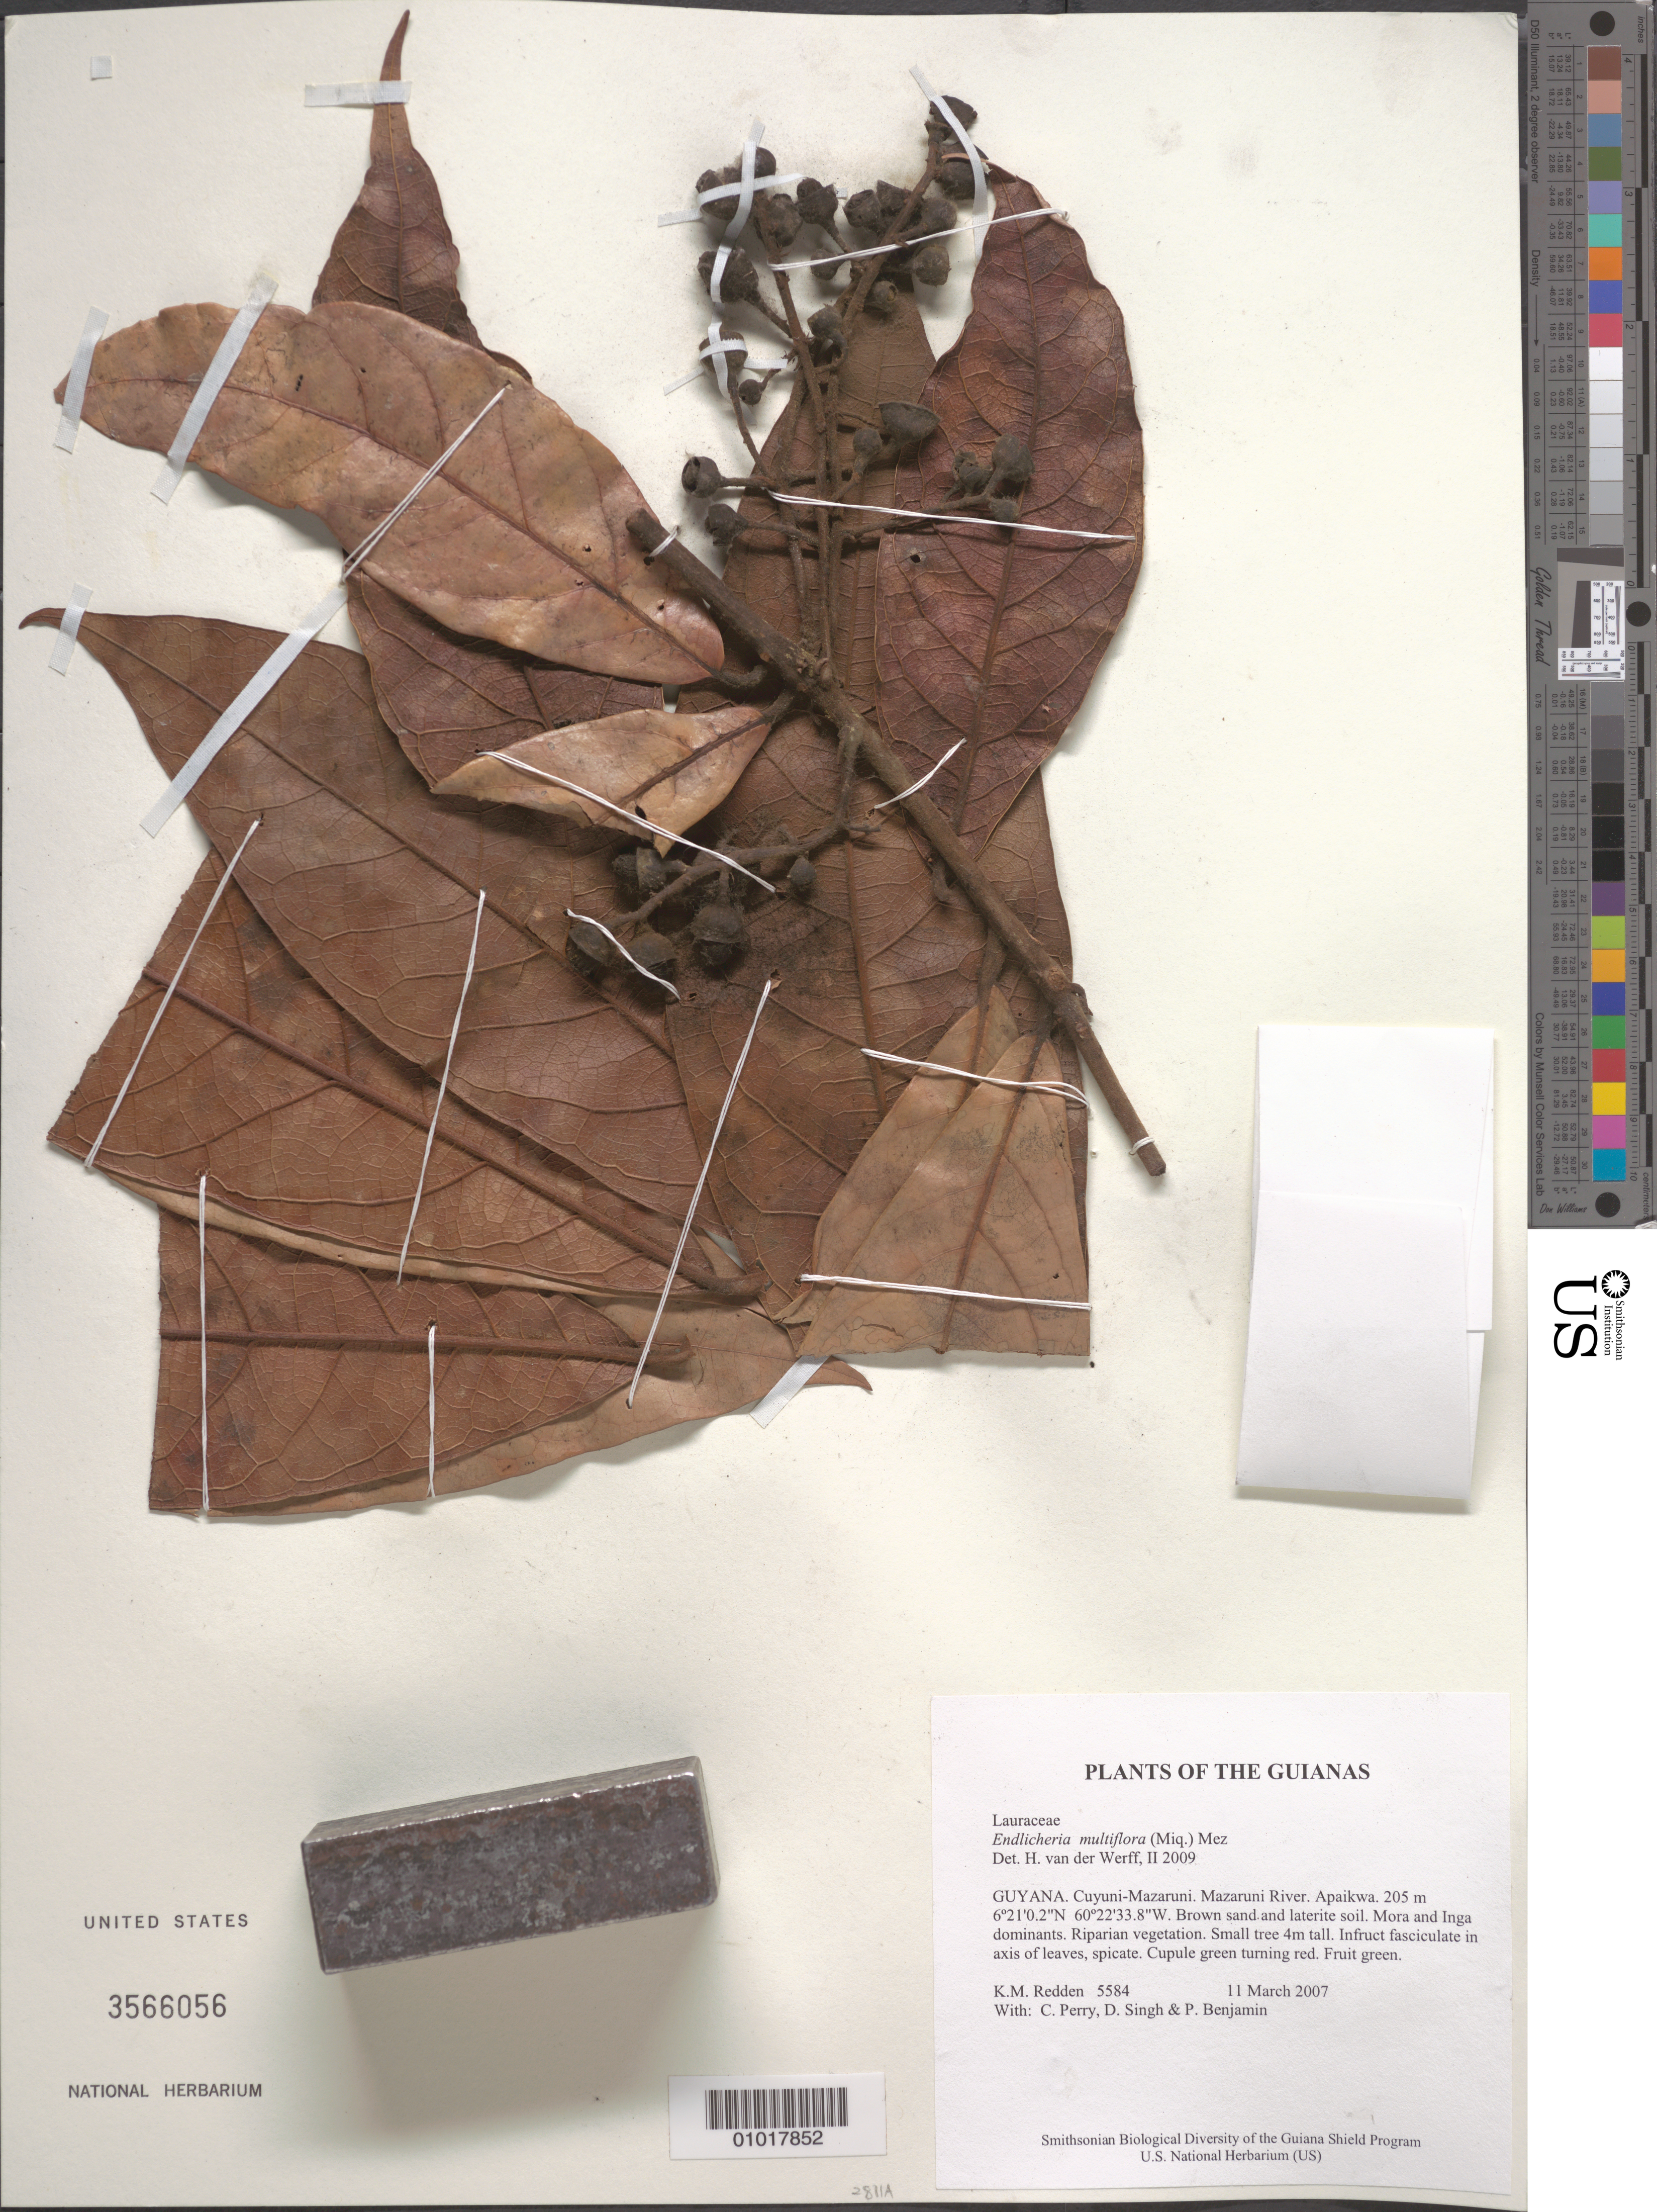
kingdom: Plantae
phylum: Tracheophyta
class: Magnoliopsida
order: Laurales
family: Lauraceae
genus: Endlicheria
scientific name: Endlicheria mulitflora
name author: (Micx.) Mez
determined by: van der Werff, H., (MO), Missouri Botanical Garden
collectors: K. M. Redden, C. Perry, D. Singh & P. Benjamin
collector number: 5584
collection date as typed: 11 March 2007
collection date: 2007-03-11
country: Guyana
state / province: Cuyuni-Mazaruni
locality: Mazaruni River. Apaikwa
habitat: Brown sand and laterite soil. Mora and Inga dominant. Riparian vegetation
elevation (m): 205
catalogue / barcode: US 3566056